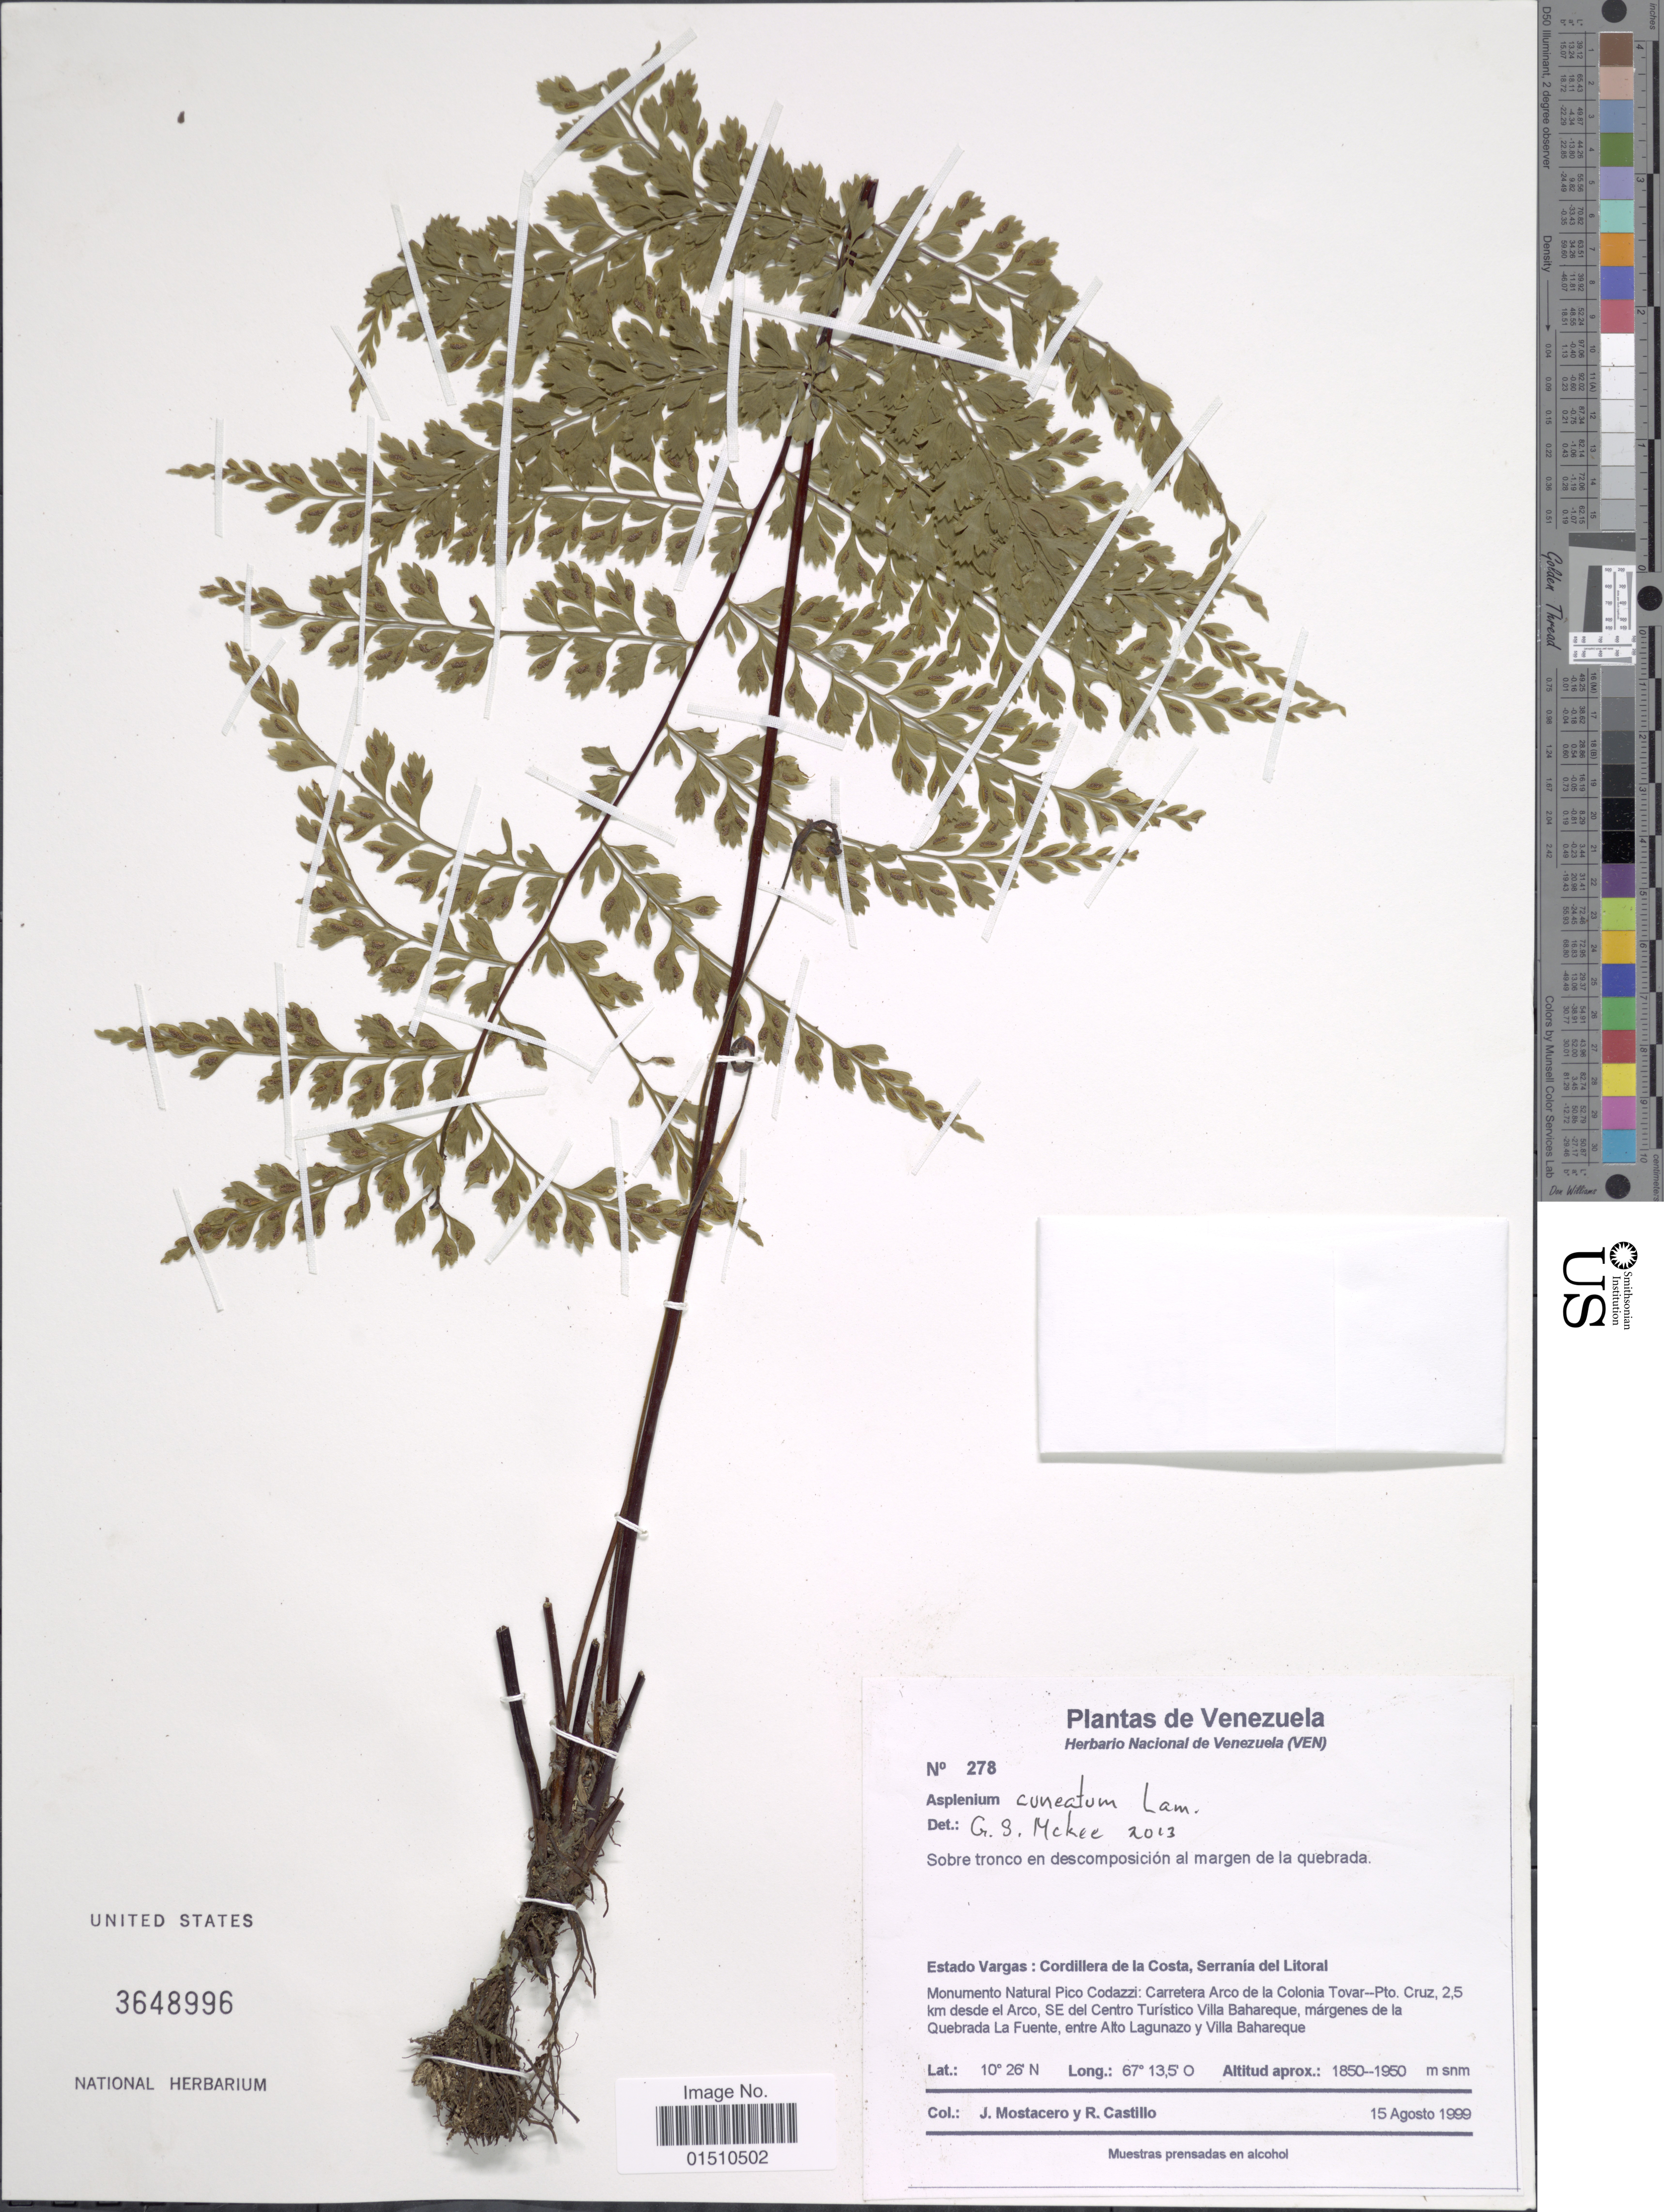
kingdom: Plantae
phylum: Tracheophyta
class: Polypodiopsida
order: Polypodiales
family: Aspleniaceae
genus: Asplenium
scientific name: Asplenium cuneatum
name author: Lam.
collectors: J. Mostacero & R. Castillo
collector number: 278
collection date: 1999-08-15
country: Venezuela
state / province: Vargas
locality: Venezuela, estado Vargas: Cordillera de la Costa,Serrania del Litoral, Monumento Natural Pico Codazzi: Carretera Arco de la Colonia Tovar--Pto. Cruz, 2.5 km desde el Arco,SE del Centro Turistico Villa Baharenque, margenens de la Quebrada La Fuente, entre Alto Lagunazo y Villa Bahareque.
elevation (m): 1850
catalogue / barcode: US 3648996